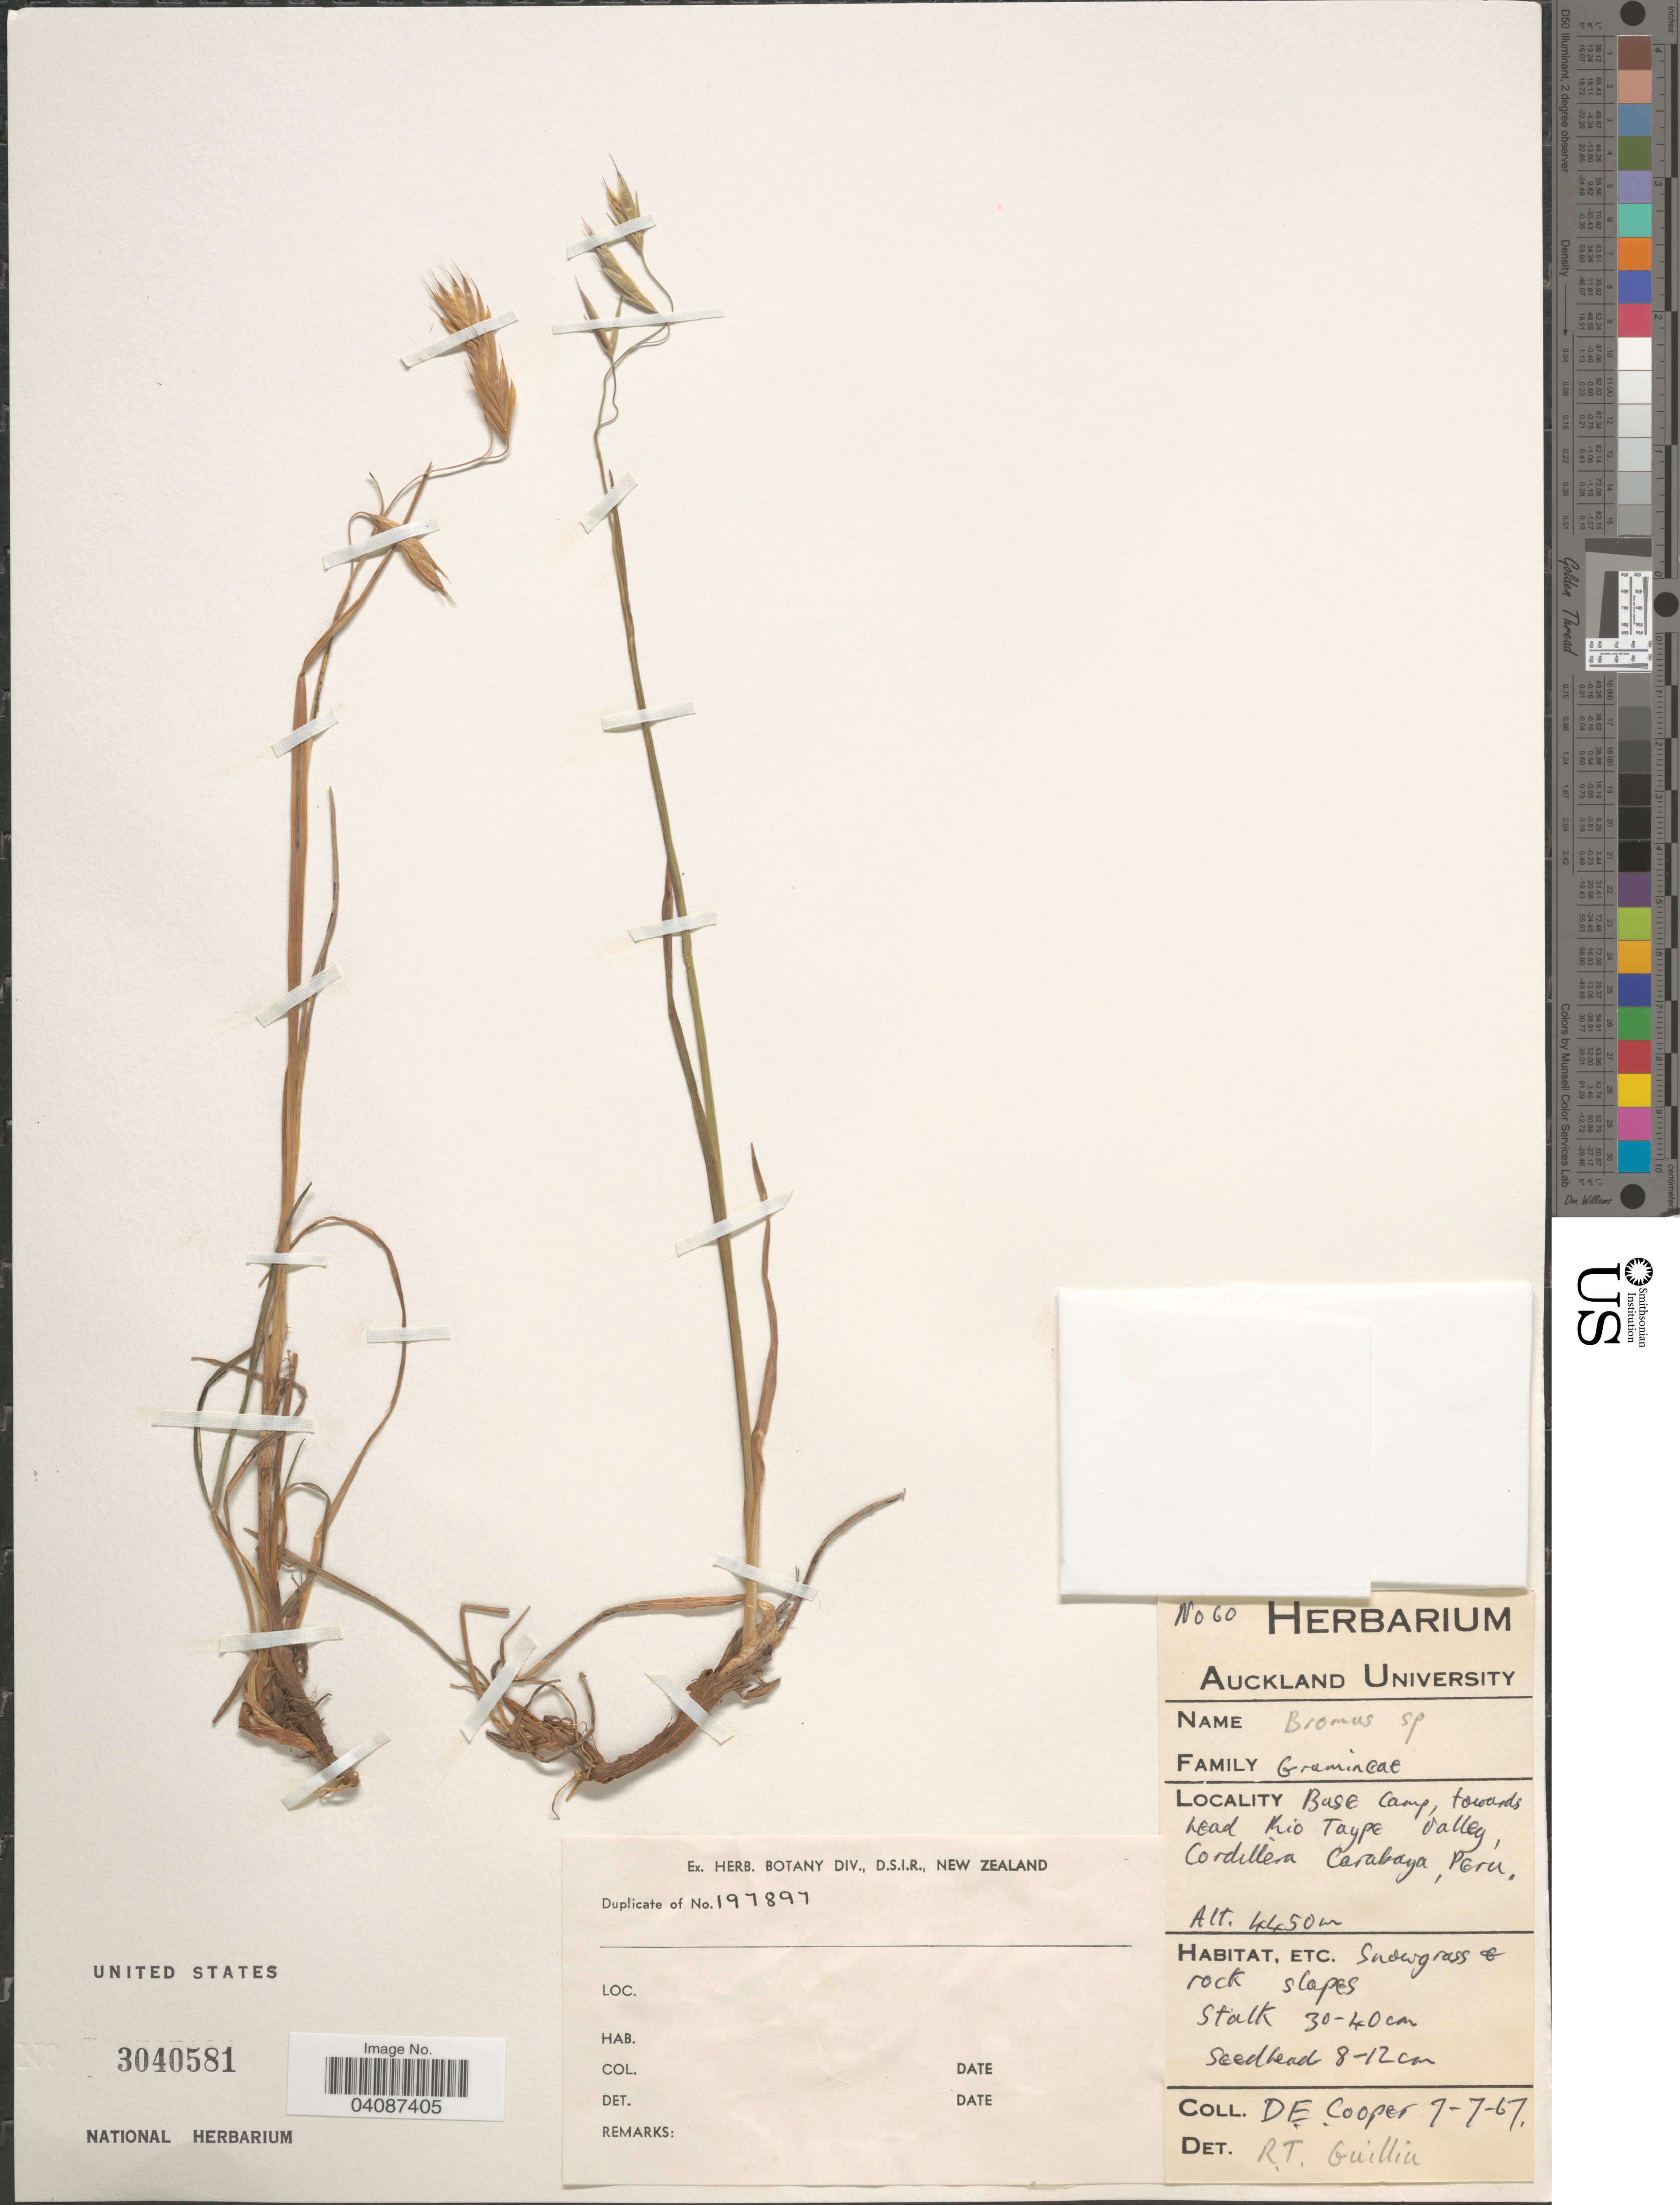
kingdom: Plantae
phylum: Tracheophyta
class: Liliopsida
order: Poales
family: Poaceae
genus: Bromus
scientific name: Bromus sp.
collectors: D. E. Cooper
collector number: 60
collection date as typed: Transcribed d/m/y: 7/7/67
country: Peru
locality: Base Camp, towards head Rio Taype Valley, Cordillera Carabaya.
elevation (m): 4450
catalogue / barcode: US 3040581